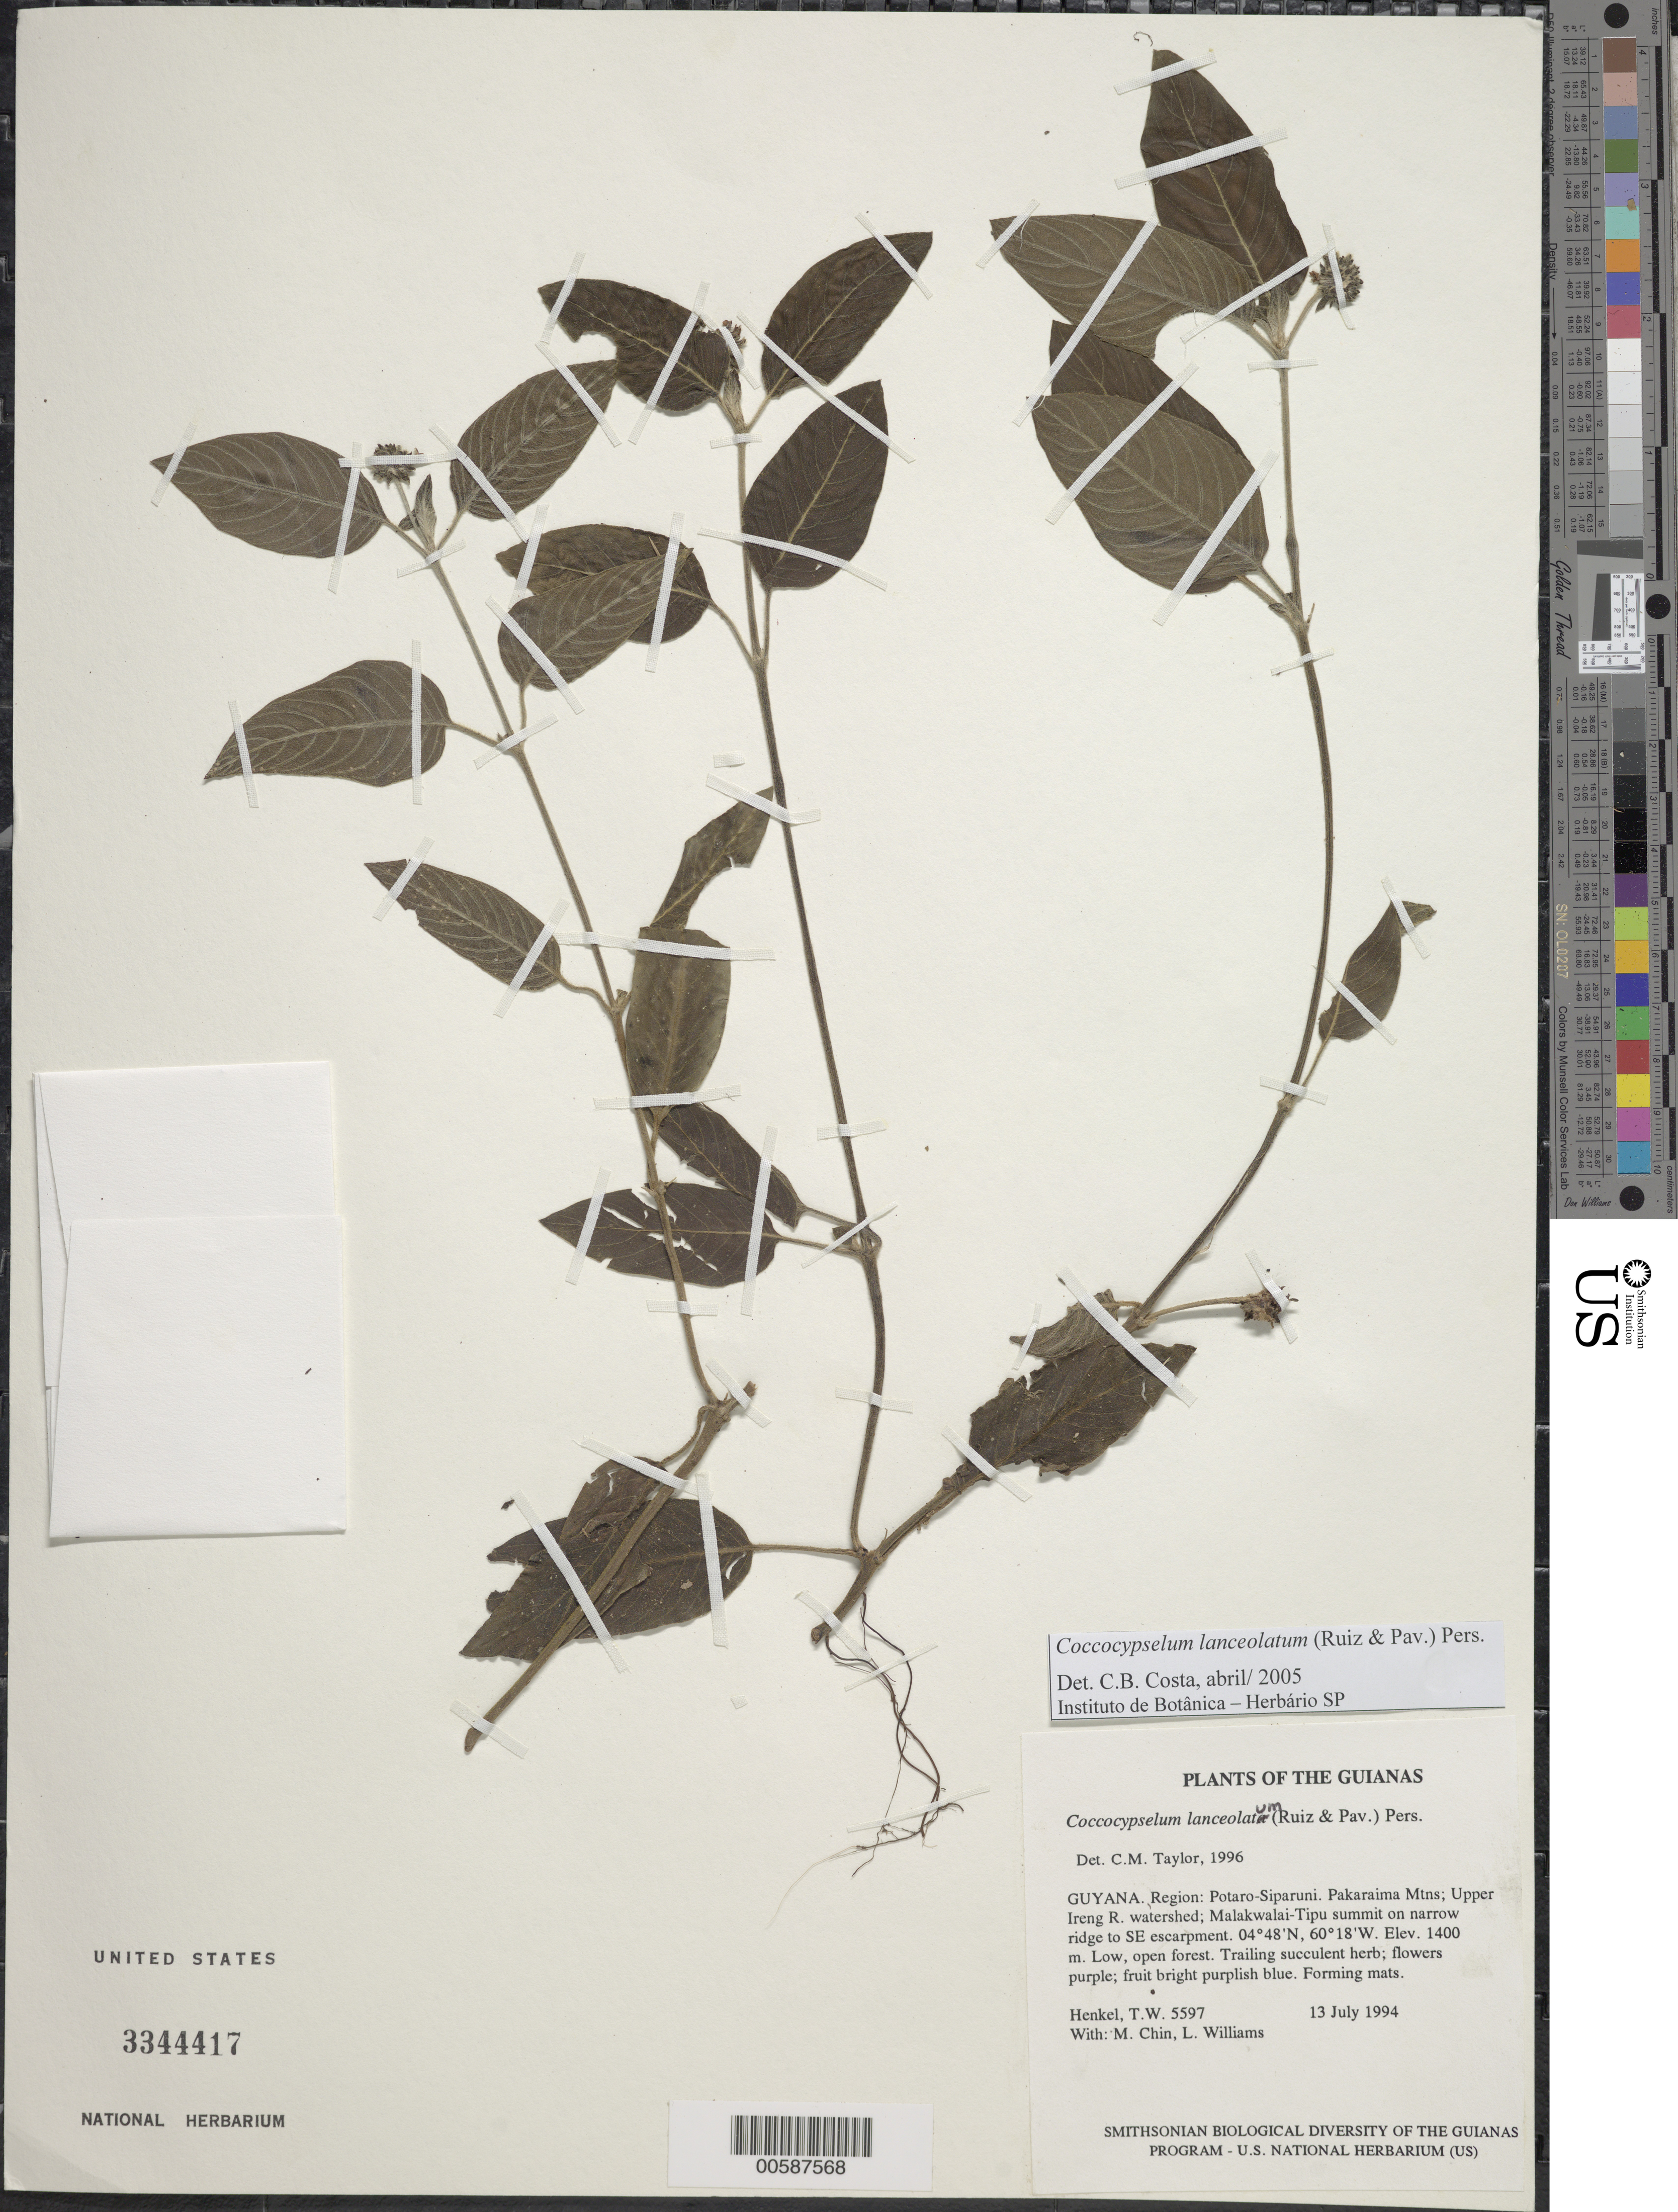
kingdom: Plantae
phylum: Tracheophyta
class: Magnoliopsida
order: Gentianales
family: Rubiaceae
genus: Coccocypselum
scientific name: Coccocypselum lanceolatum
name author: (Ruiz & Pav.) Pers.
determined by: Taylor, Charlotte M.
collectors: T. Henkel, M. Chin & L. Williams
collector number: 5597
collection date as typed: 13 July 1994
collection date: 1994-07-13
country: Guyana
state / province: Potaro-Siparuni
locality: Pakaraima Mtns; Upper Ireng R. watershed; Malakwalai-Tipu summit on narrow ridge to SE escarpment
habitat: Low, open forest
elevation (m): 1400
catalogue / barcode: US 3344417